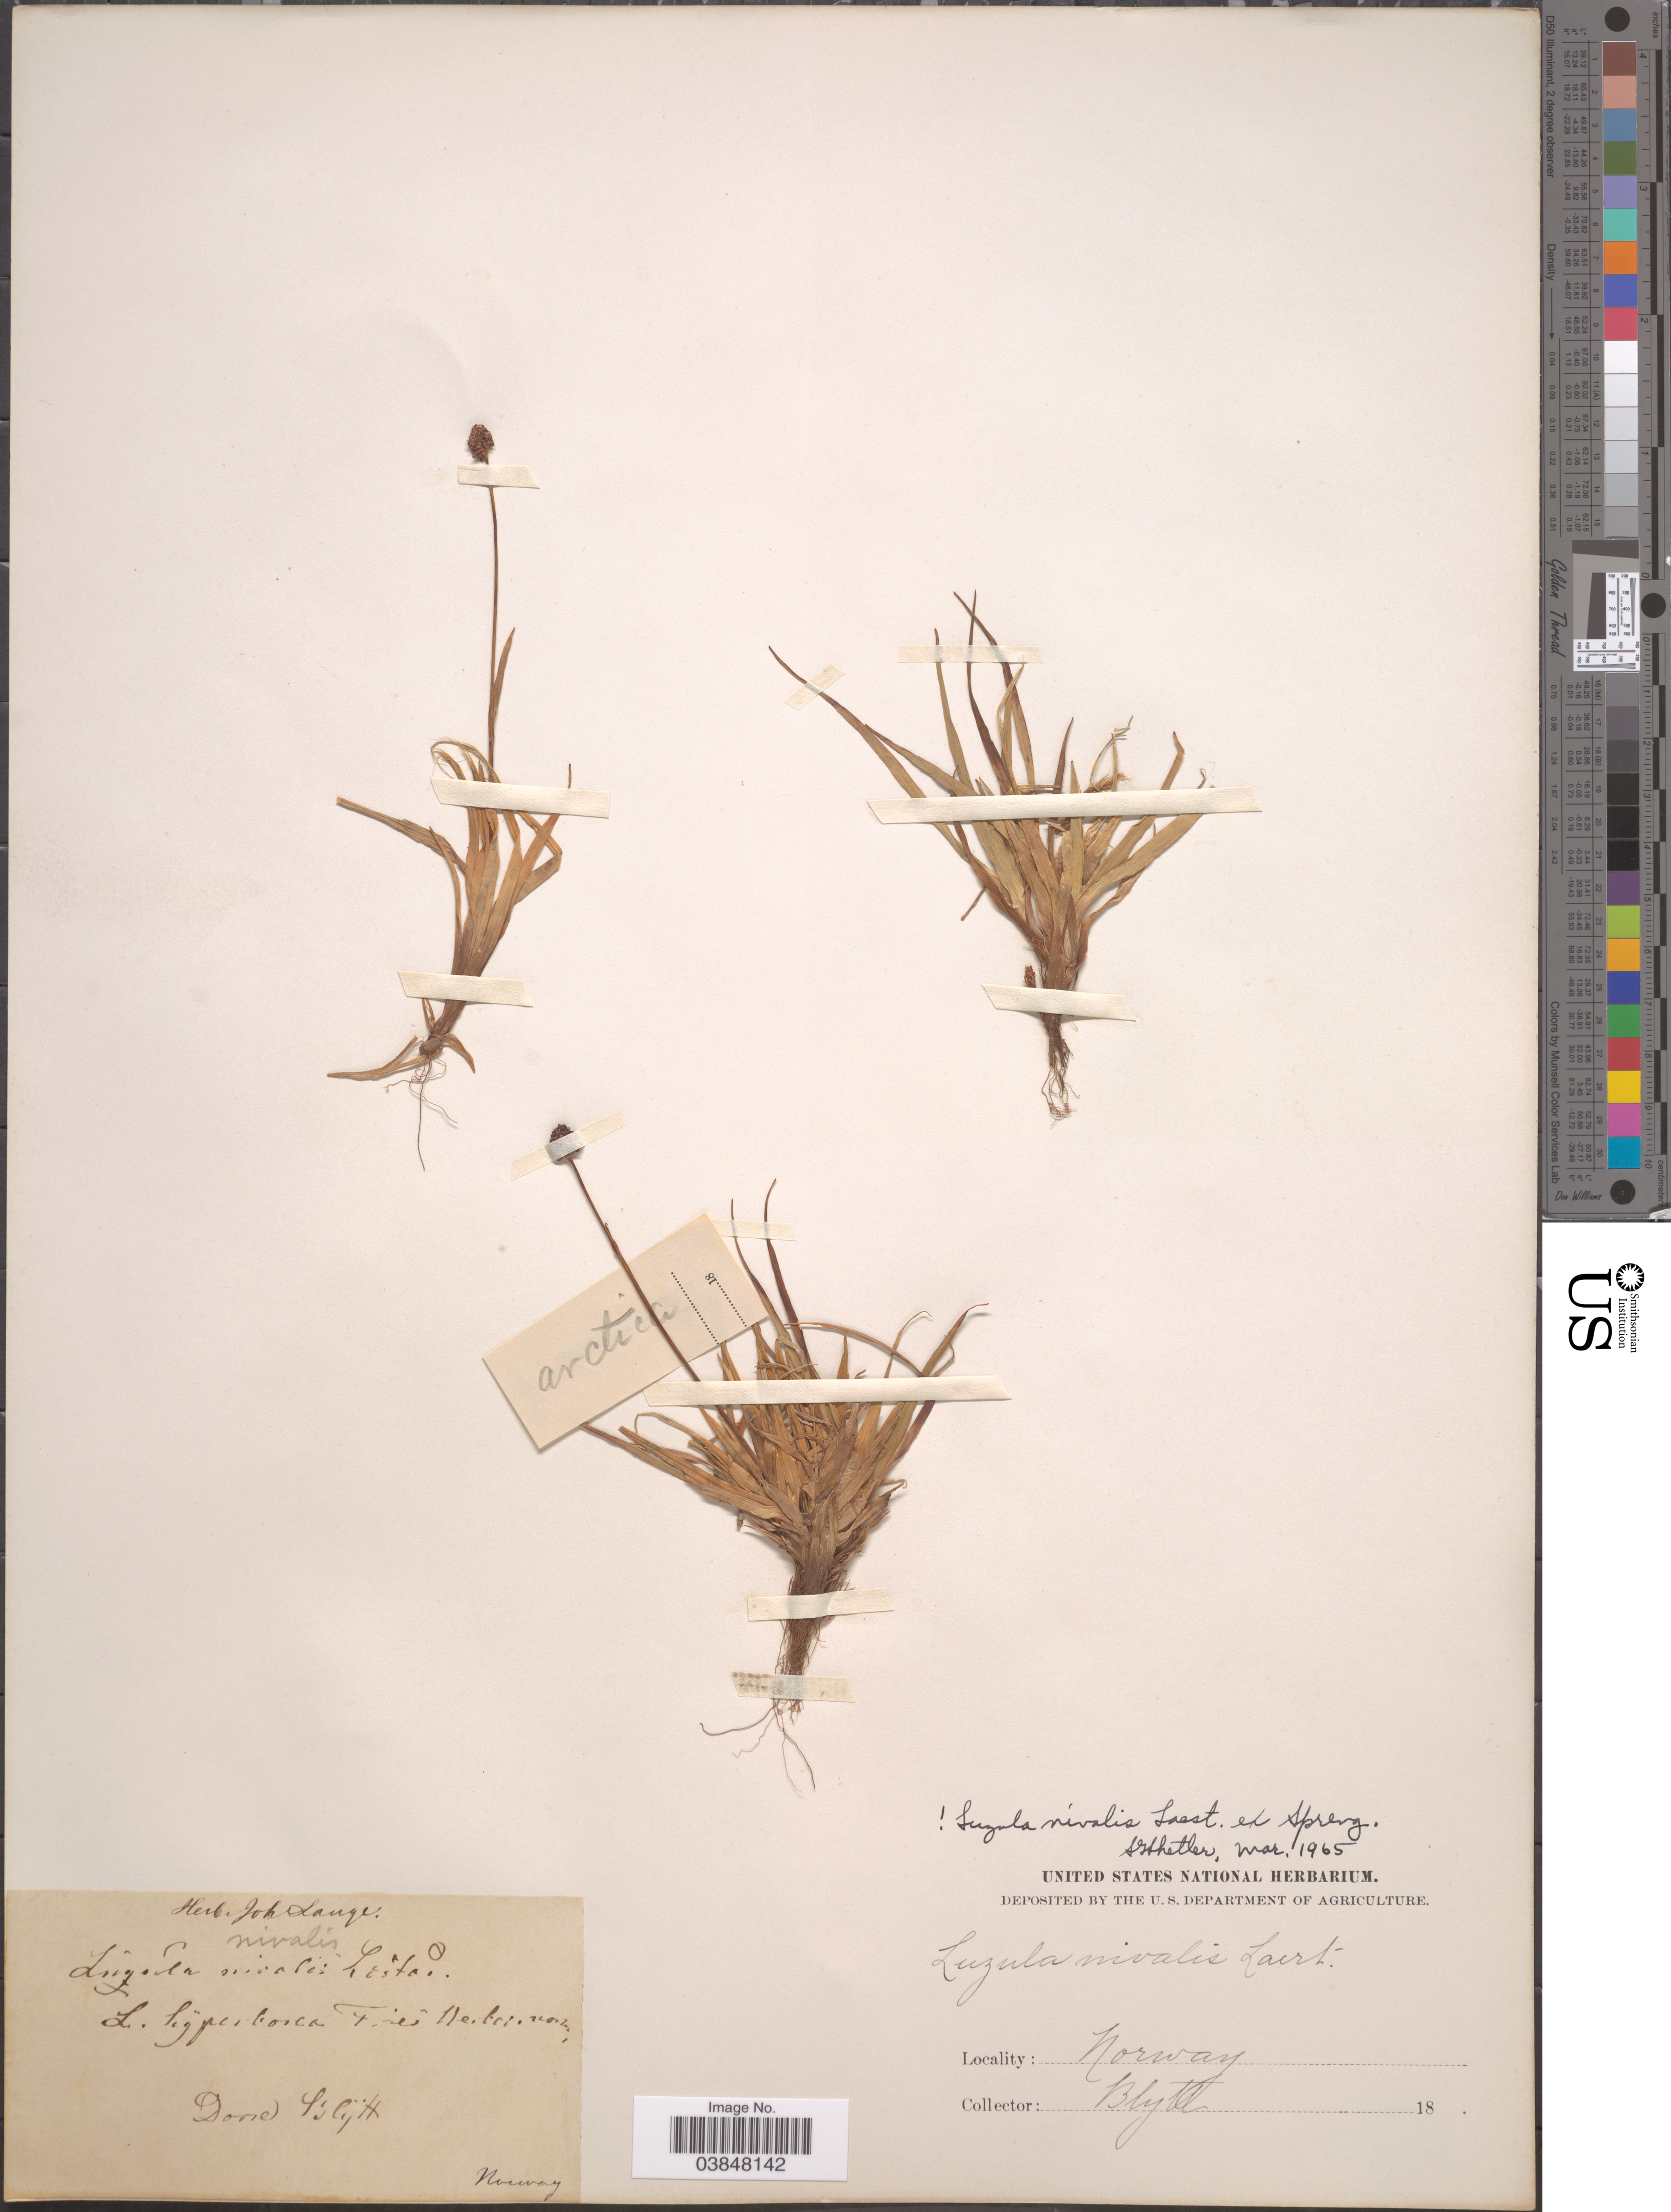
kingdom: Plantae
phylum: Tracheophyta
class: Liliopsida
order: Poales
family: Juncaceae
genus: Luzula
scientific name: Luzula nivalis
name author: (Laest.) Spreng.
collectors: Blytt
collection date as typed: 18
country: Norway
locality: Dovre Inlytt.